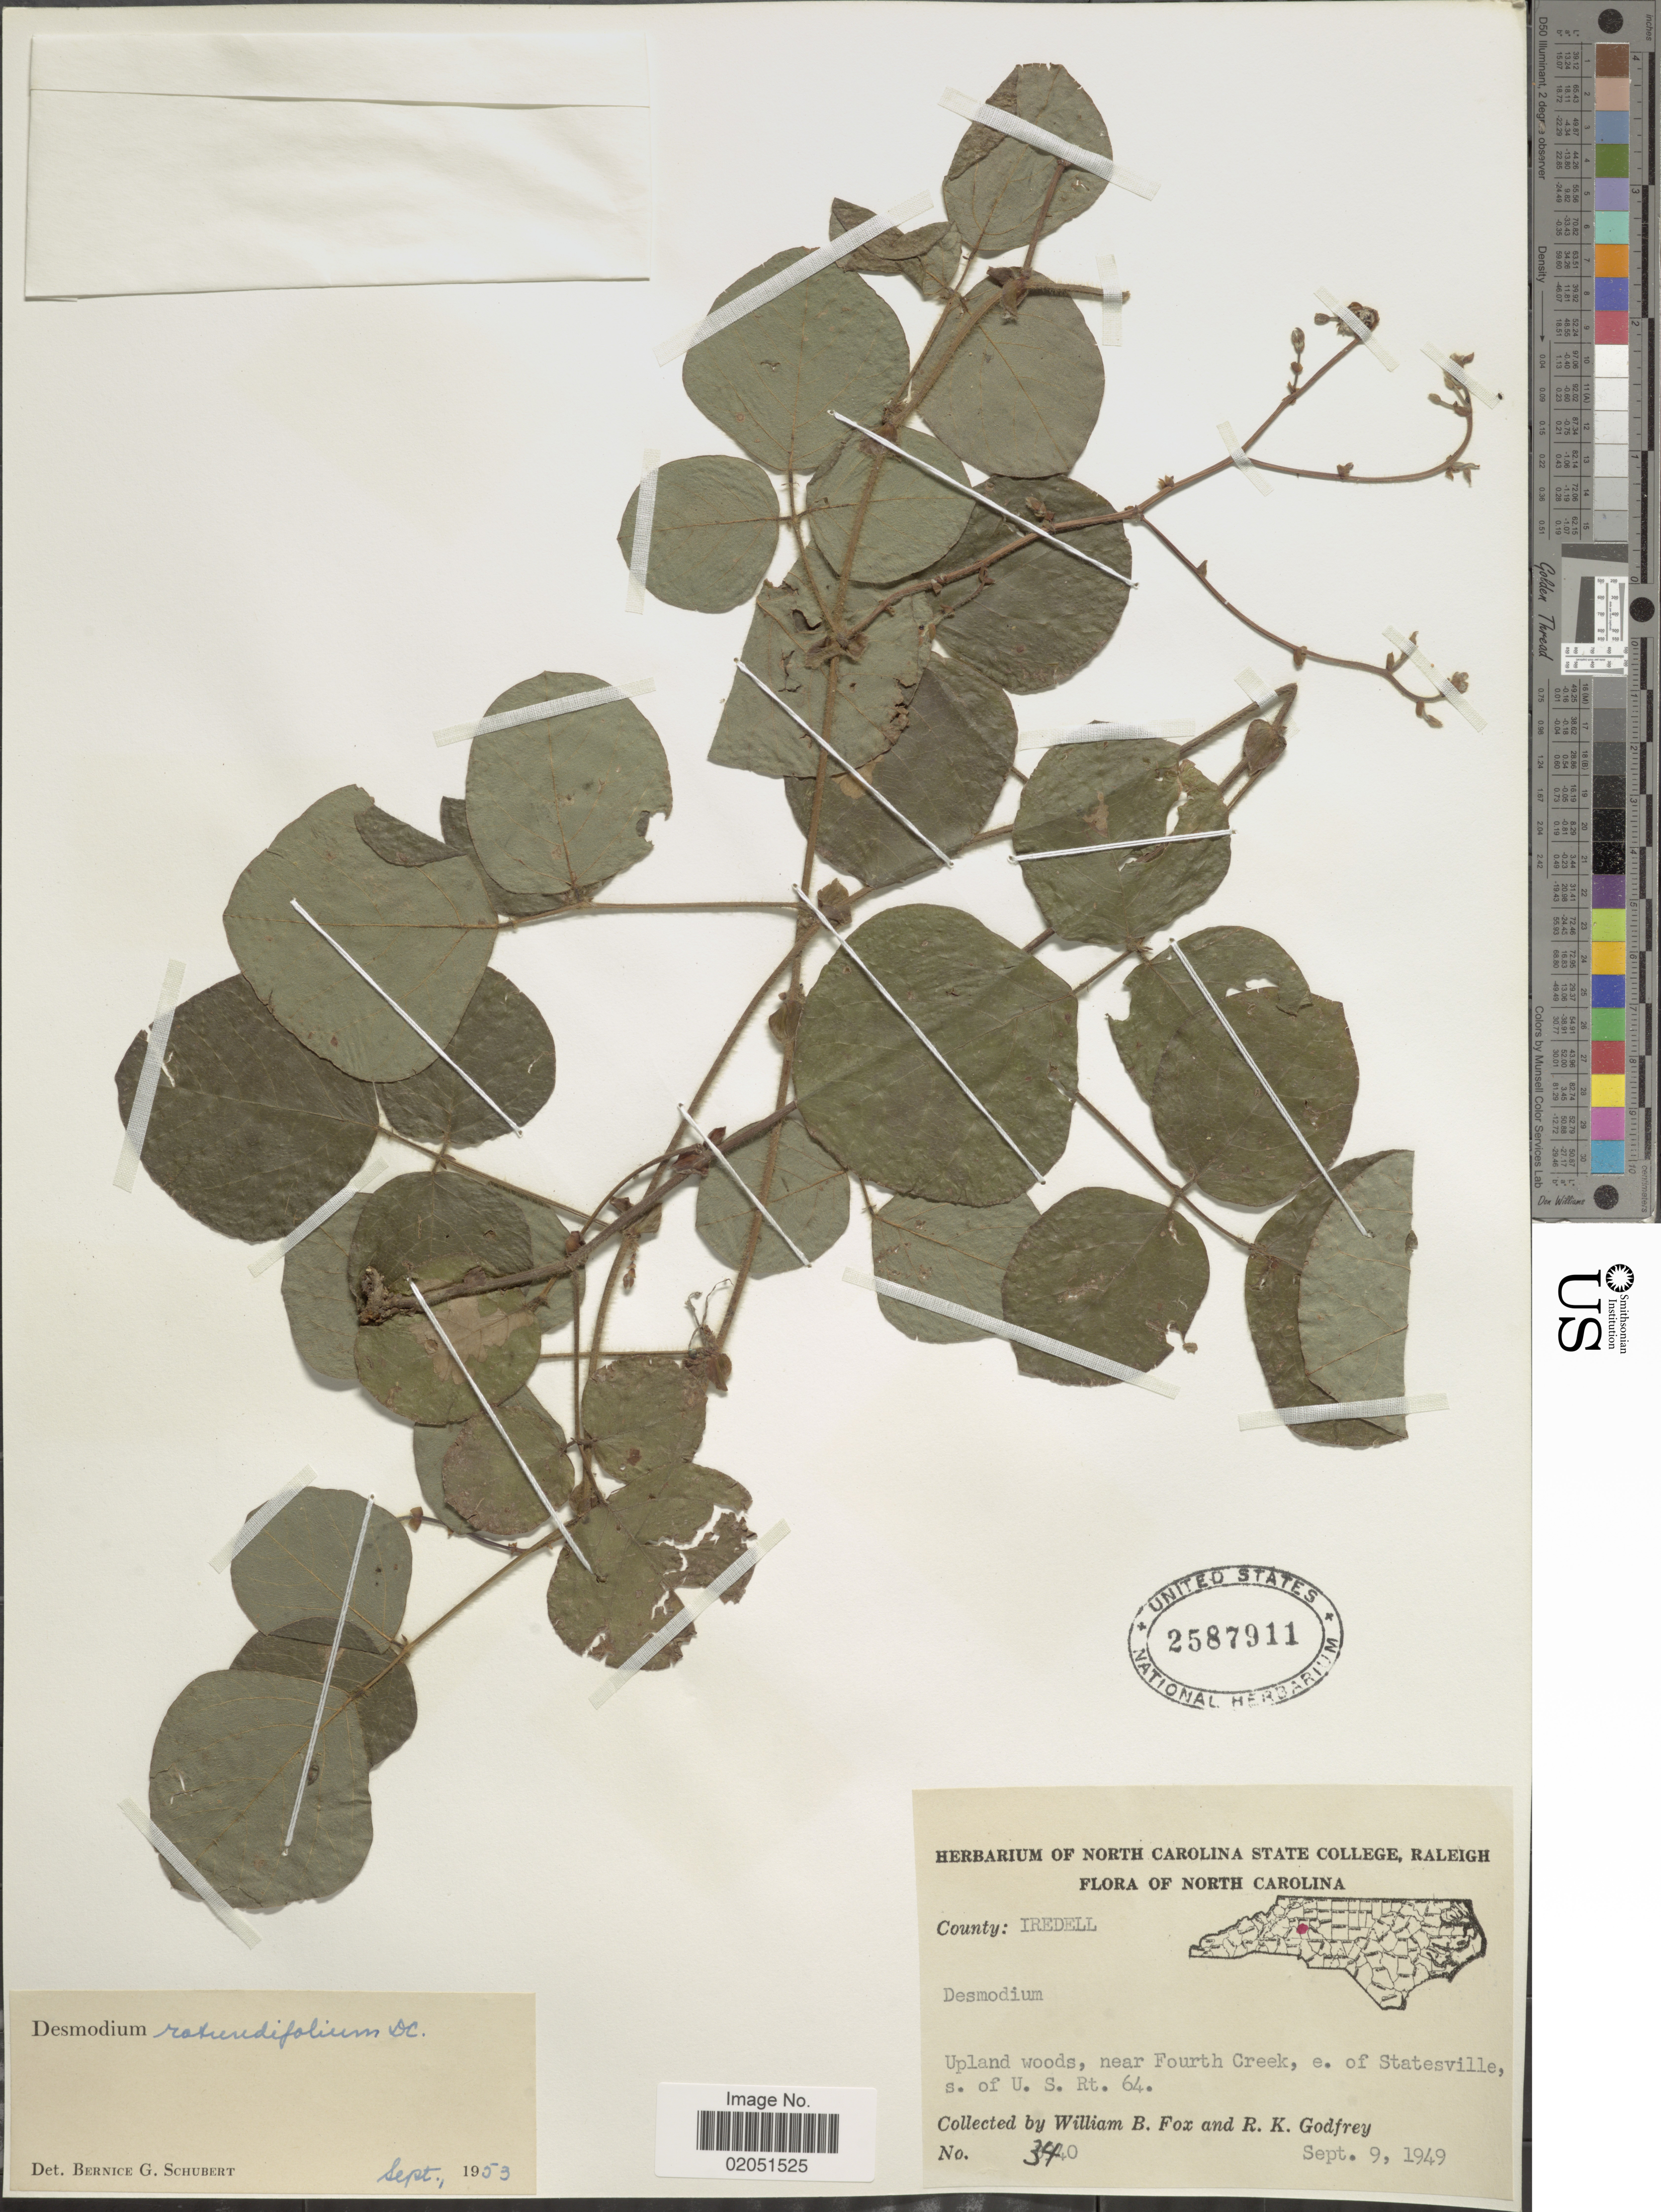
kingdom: Plantae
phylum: Tracheophyta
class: Magnoliopsida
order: Fabales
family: Fabaceae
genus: Desmodium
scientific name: Desmodium rotundifolium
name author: DC.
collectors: W. B. Fox & R. K. Godfrey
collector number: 340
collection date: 1949-09-09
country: United States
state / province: North Carolina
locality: County: Iredell, Upland woods, near Fourth Creek, e. of Statesville, s. of U.S. Rt. 64.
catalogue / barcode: US 2587911